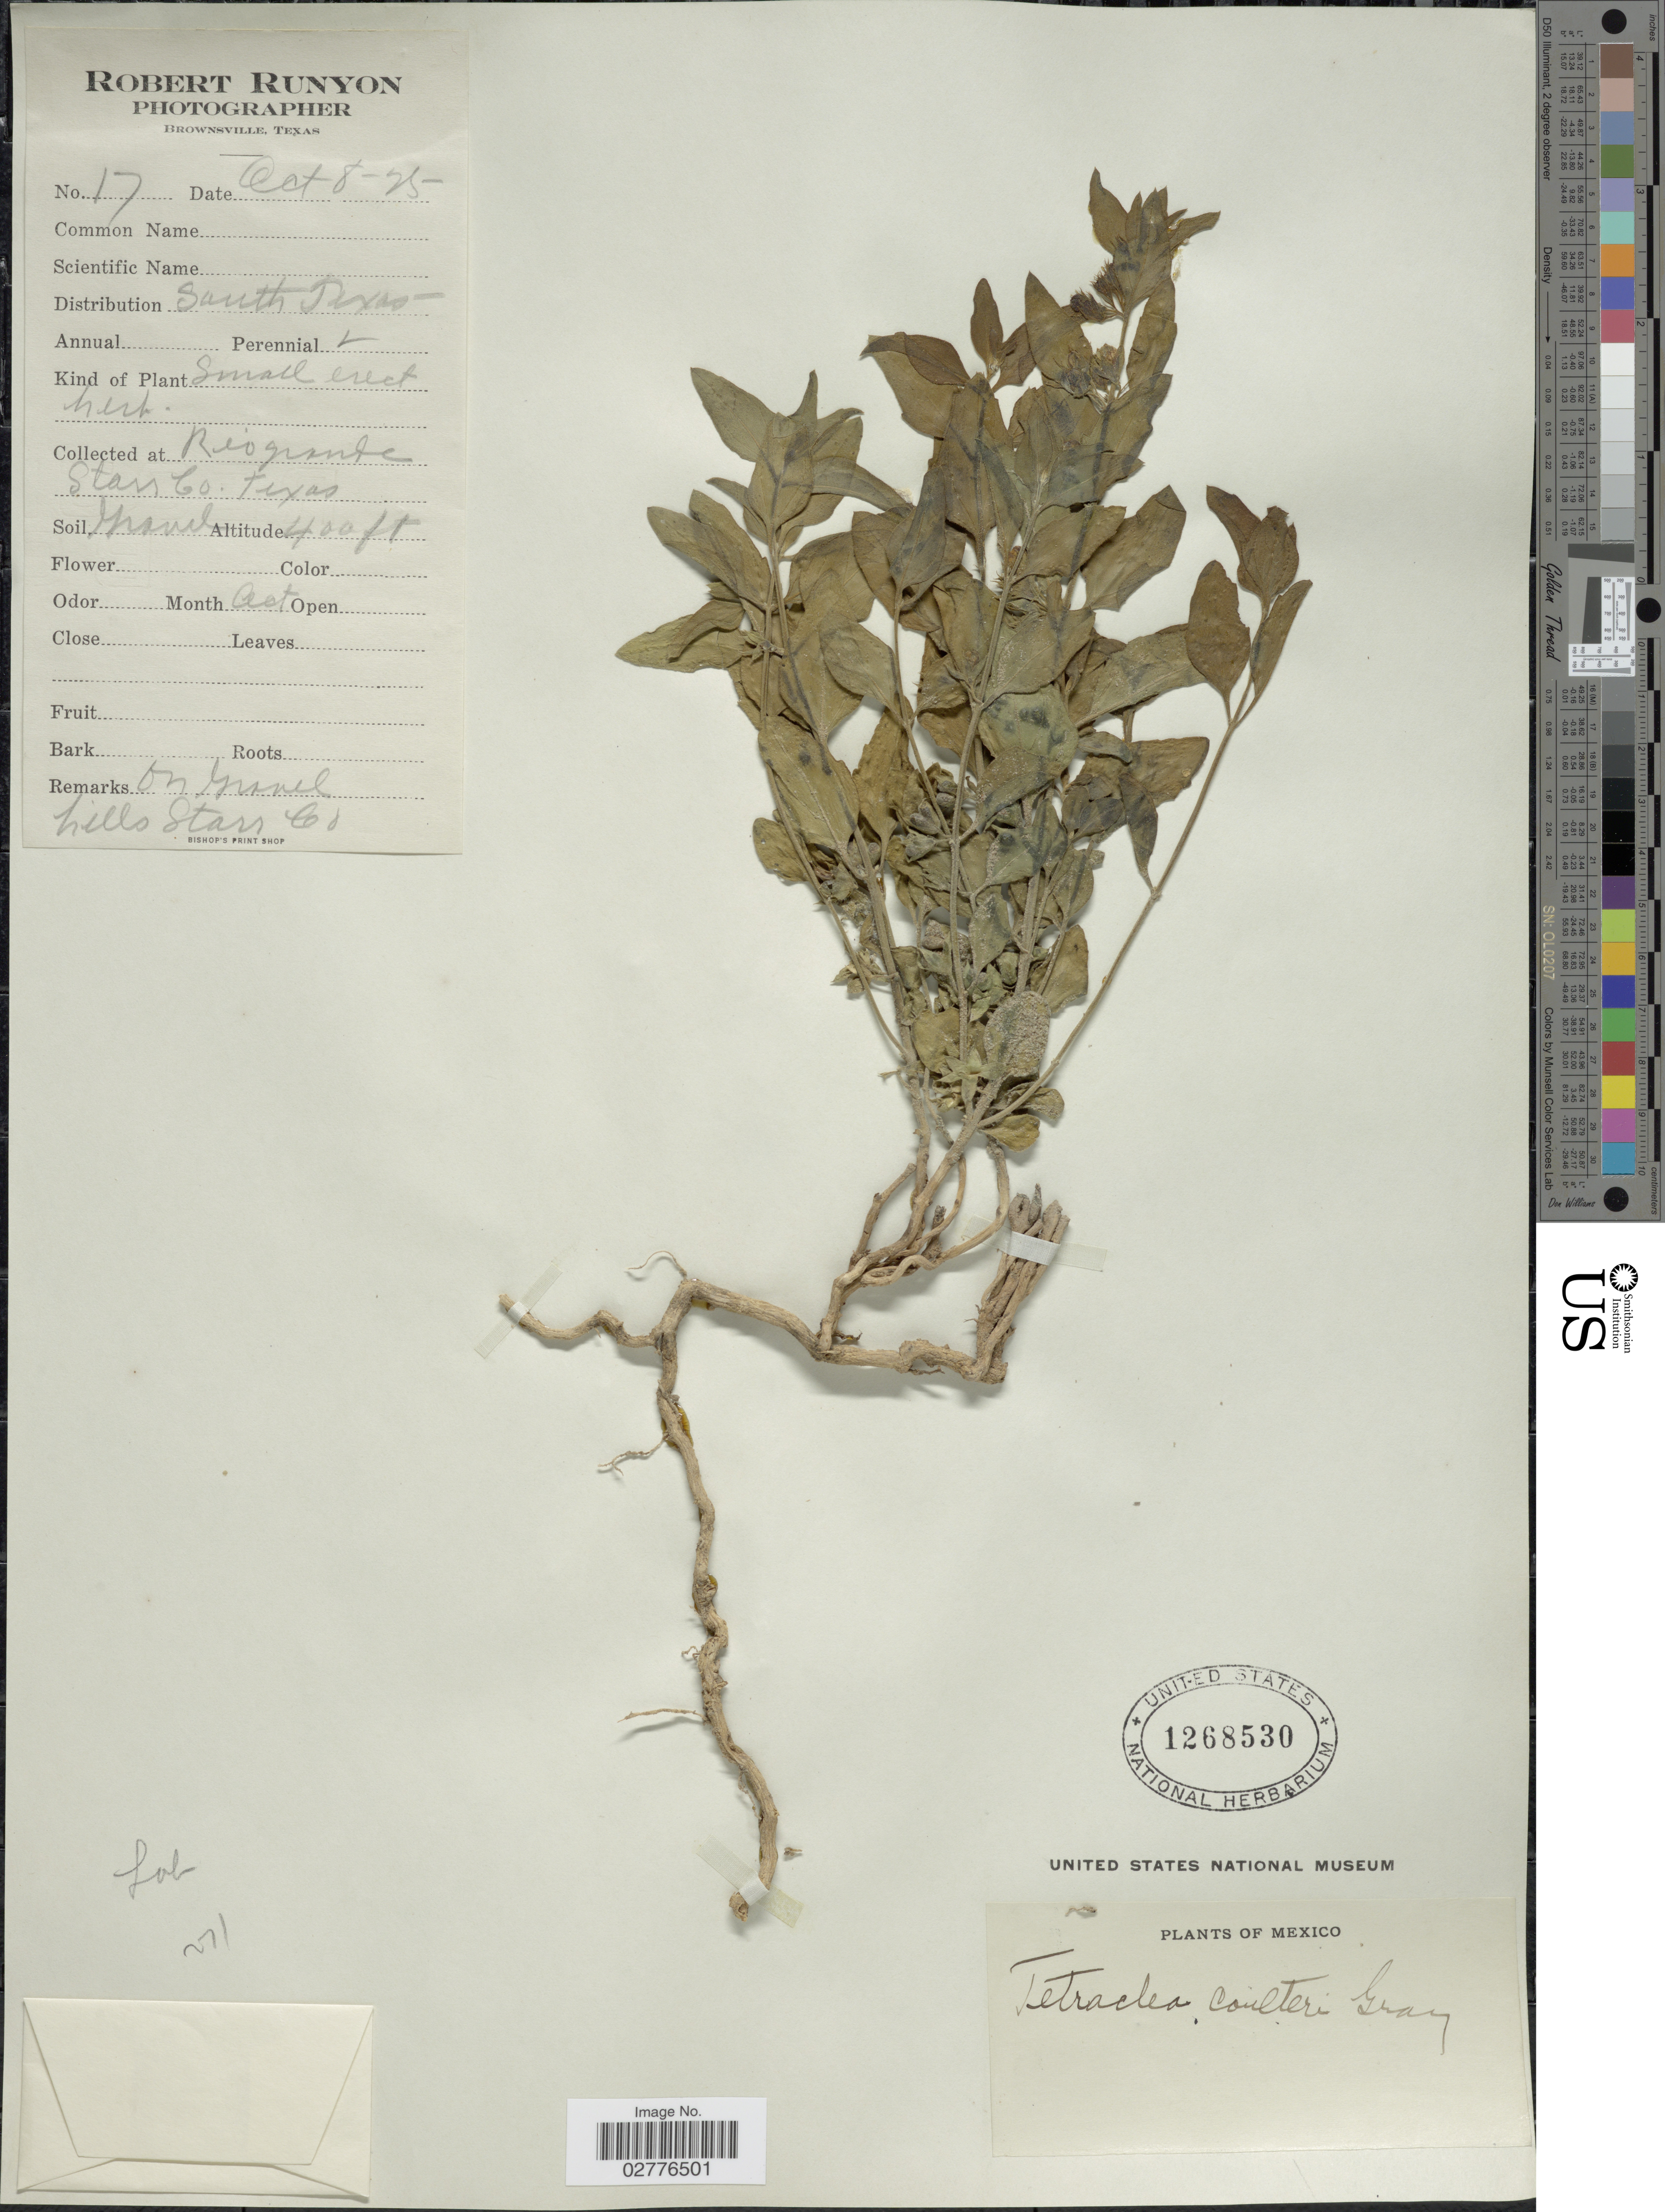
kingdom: Plantae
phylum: Tracheophyta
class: Magnoliopsida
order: Lamiales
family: Lamiaceae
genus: Tetraclea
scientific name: Tetraclea coulteri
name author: A. Gray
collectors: R. Runyon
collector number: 17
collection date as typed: Transcribed d/m/y: 8/10/25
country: United States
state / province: Texas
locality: Rio Grande Stan Co.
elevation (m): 122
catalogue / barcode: US 1268530